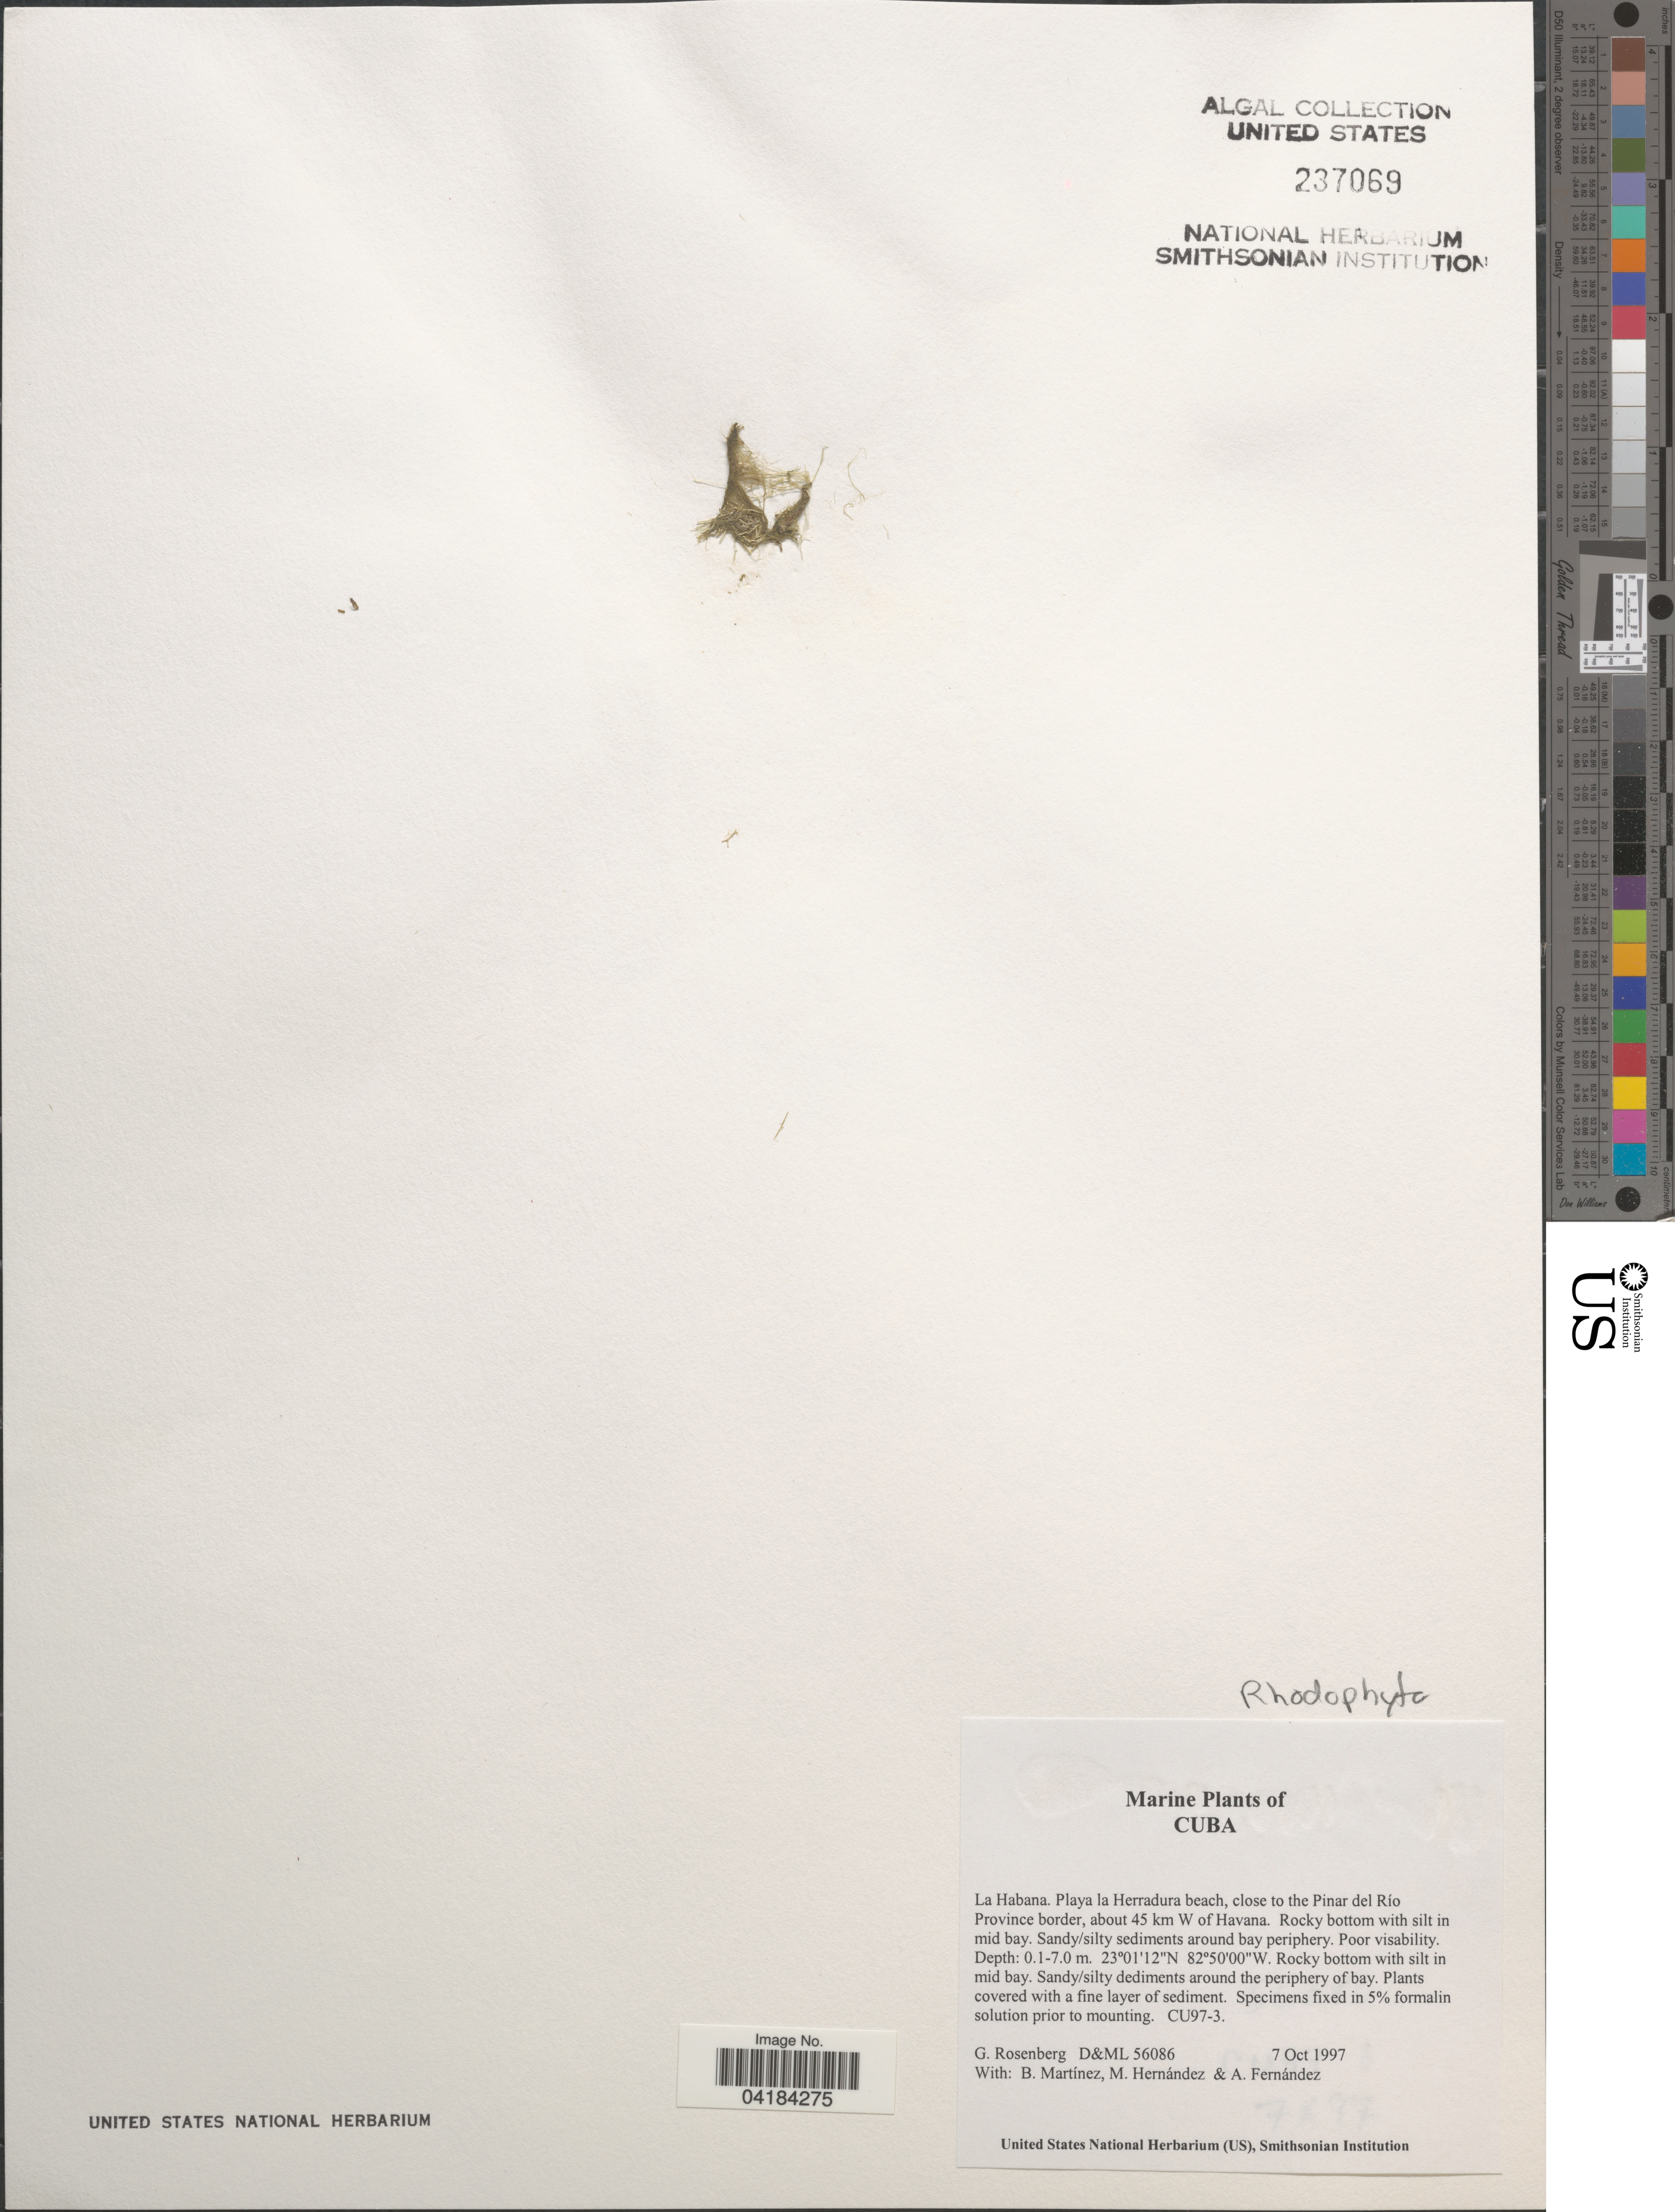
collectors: G. Rosenberg, B. Martinez, M. Hernandez & A. Fernández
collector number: D&ML56086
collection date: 1997-10-07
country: Cuba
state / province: La Habana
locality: Playa la Herradura beach, close to the Pinar del Río Province border, about 45 km W of Havana. CU97-3 [unsure placement]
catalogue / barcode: US 237069